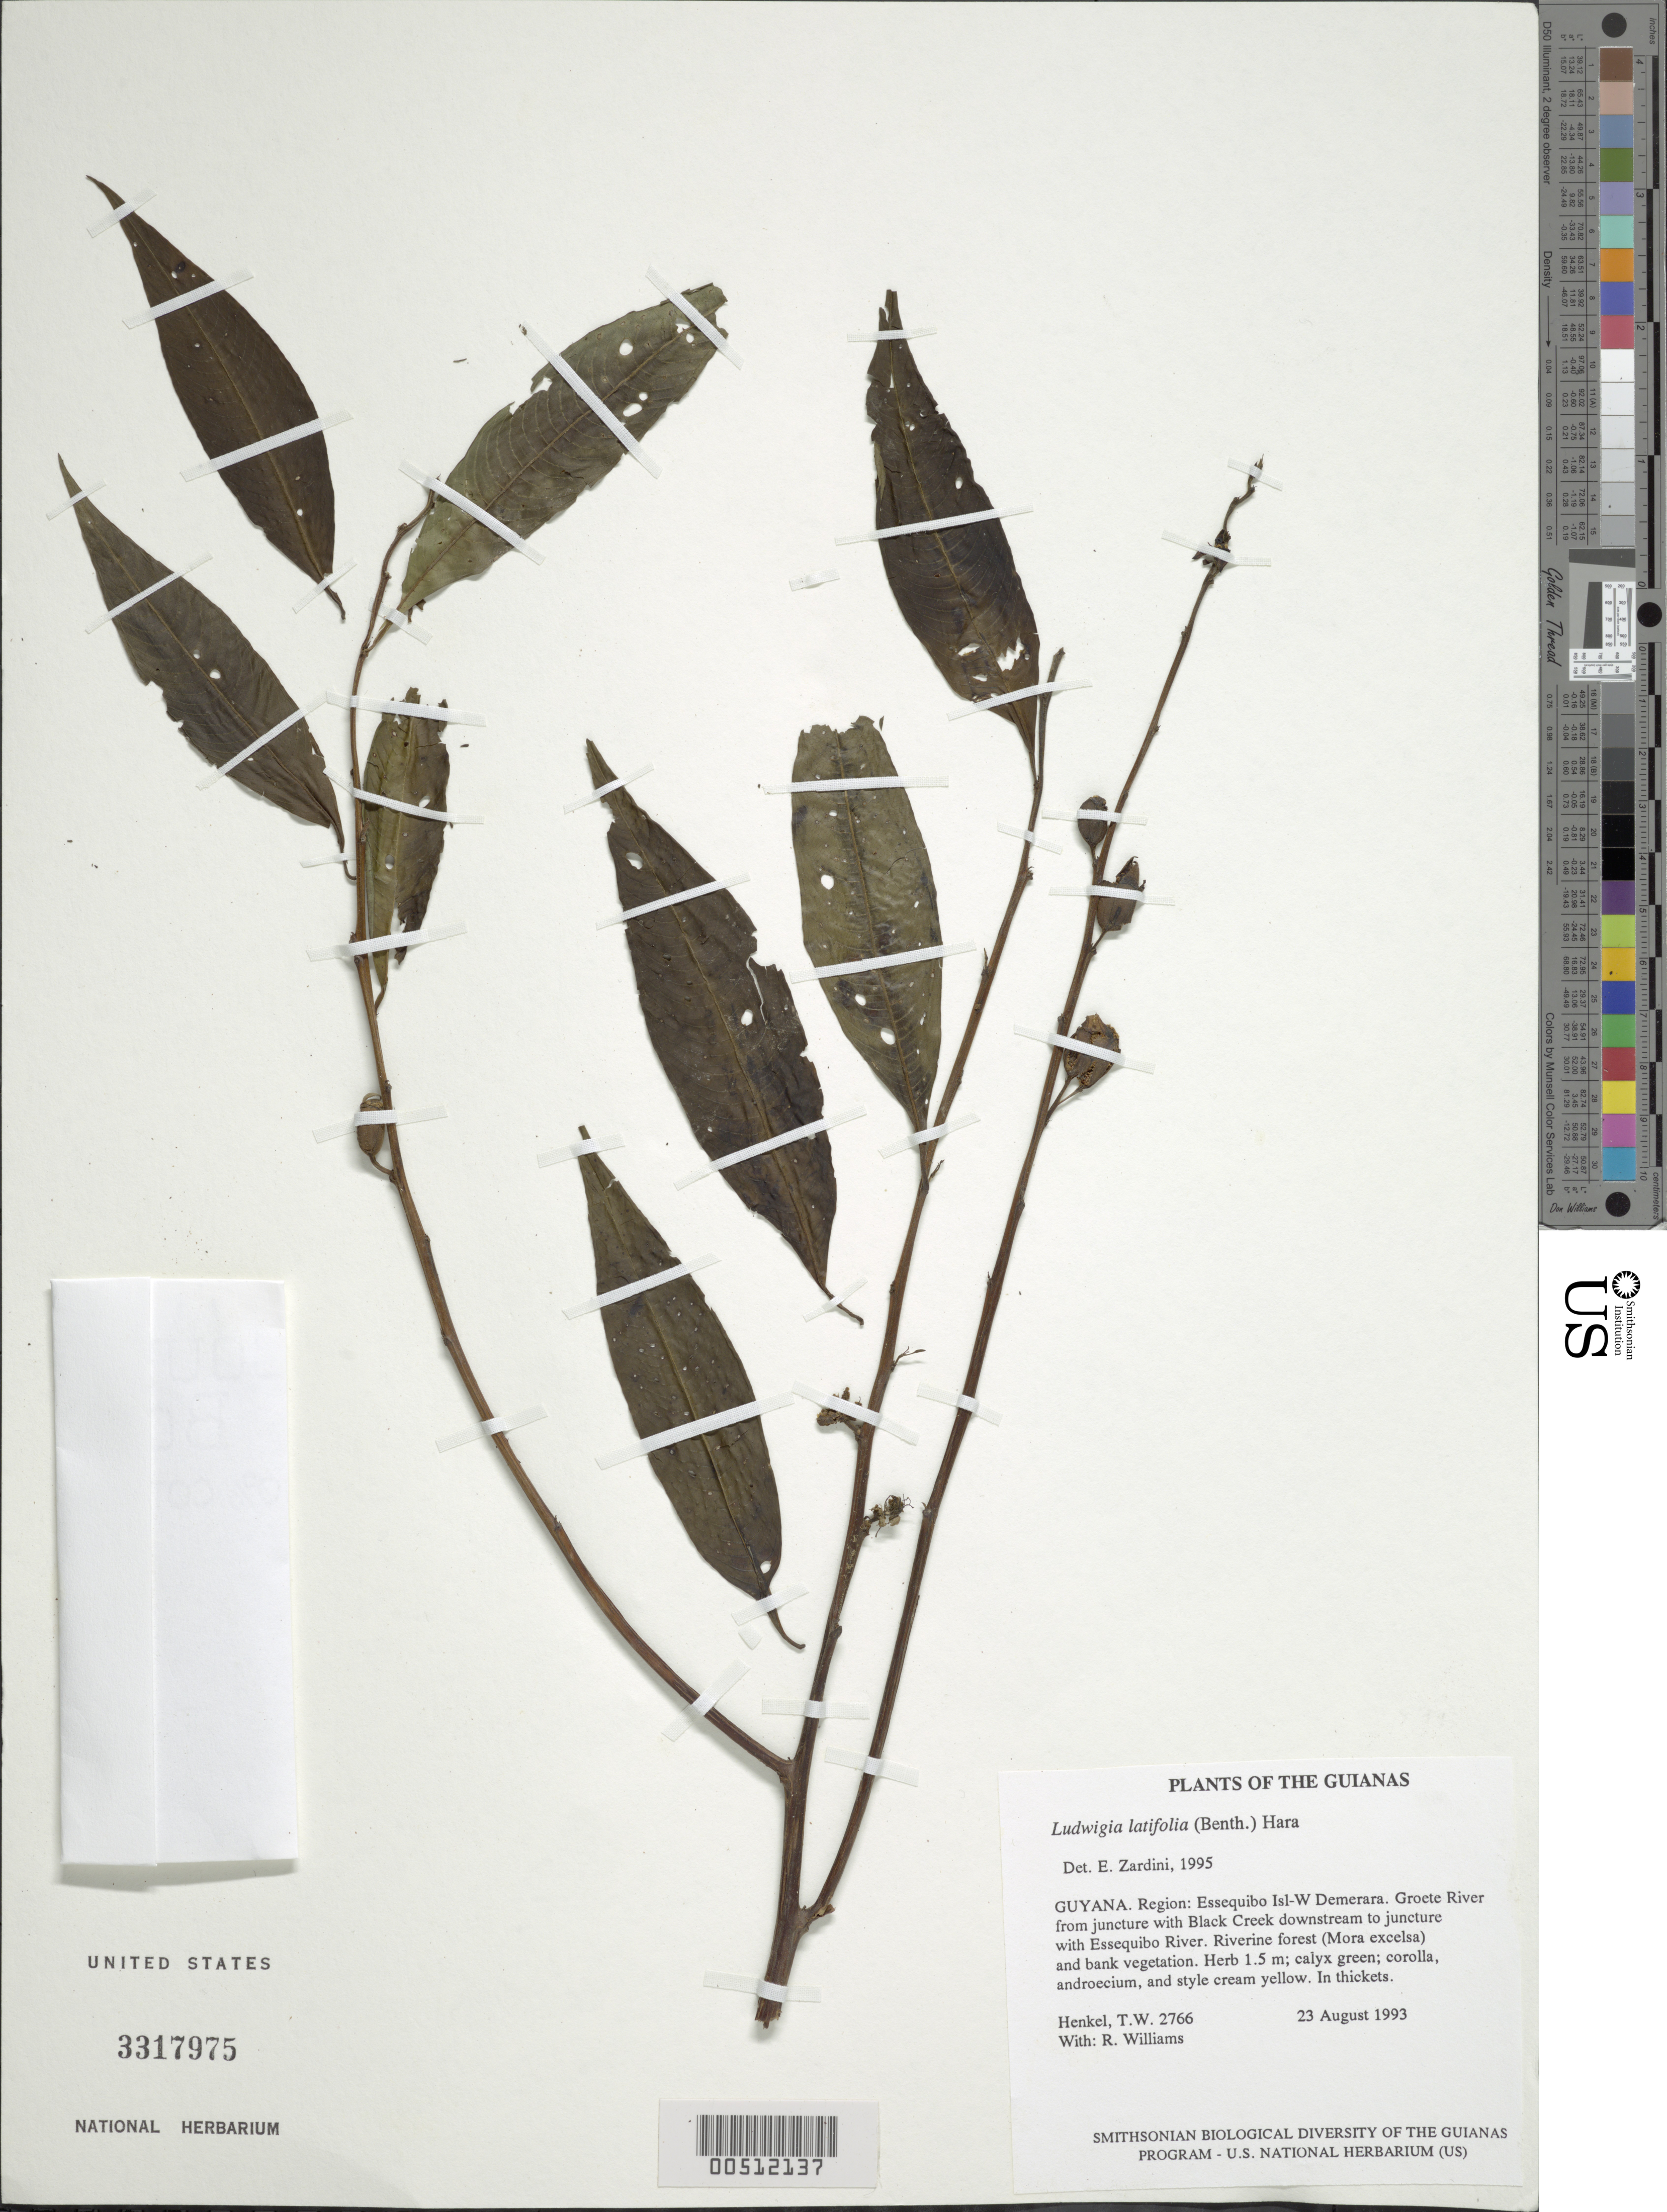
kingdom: Plantae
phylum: Tracheophyta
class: Magnoliopsida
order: Myrtales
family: Onagraceae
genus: Ludwigia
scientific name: Ludwigia latifolia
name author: (Benth.) H. Hara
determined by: Zardini, E. M.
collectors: T. Henkel & R. Williams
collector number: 2766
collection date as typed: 23 August 1993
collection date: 1993-08-23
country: Guyana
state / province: Essequibo Isl-W. Demerara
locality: Groete R from juncture with Black Cr. downstream to juncture with Essequibo R.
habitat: Riverine forest (Mora excelsa) and bank vegetation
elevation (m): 8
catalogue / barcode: US 3317975